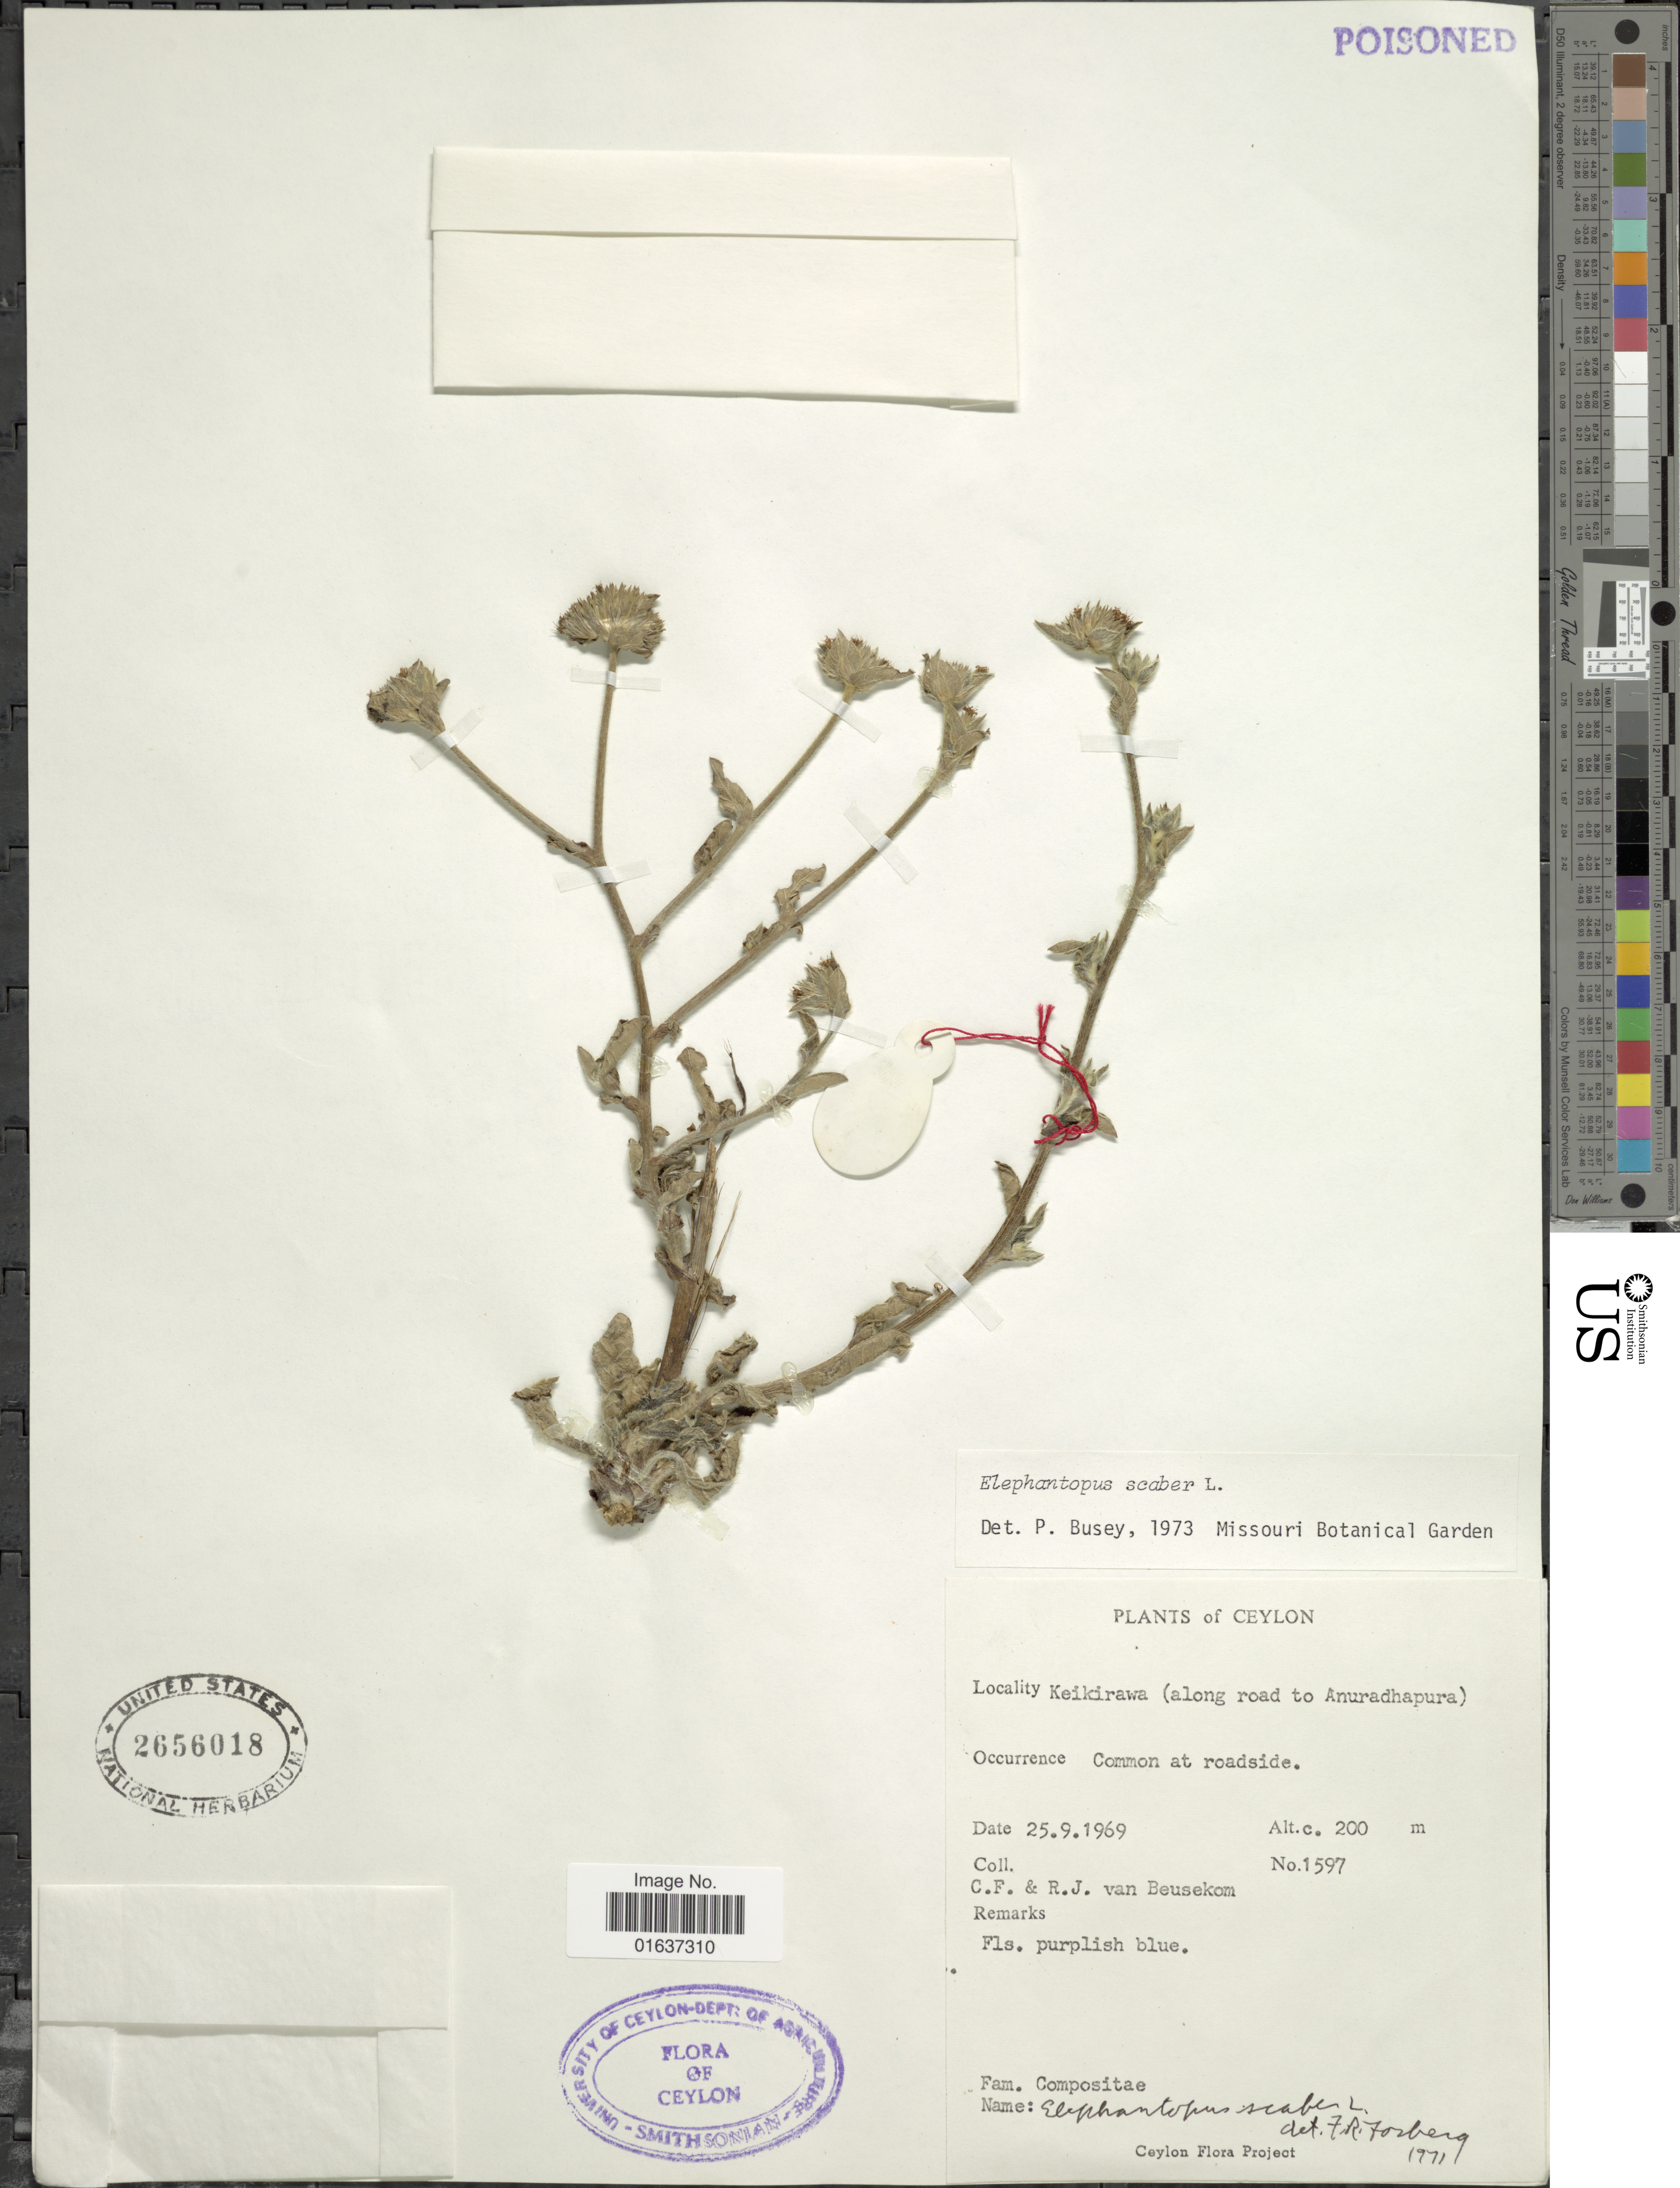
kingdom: Plantae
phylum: Tracheophyta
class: Magnoliopsida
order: Asterales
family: Asteraceae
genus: Elephantopus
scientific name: Elephantopus scaber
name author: L.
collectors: C. van Beusecom & R. van Beusecom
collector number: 1597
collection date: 1969-09-25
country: Sri Lanka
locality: Keikirawa 9along road to Anuradhapura), common at roadside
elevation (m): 200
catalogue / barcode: US 2656018